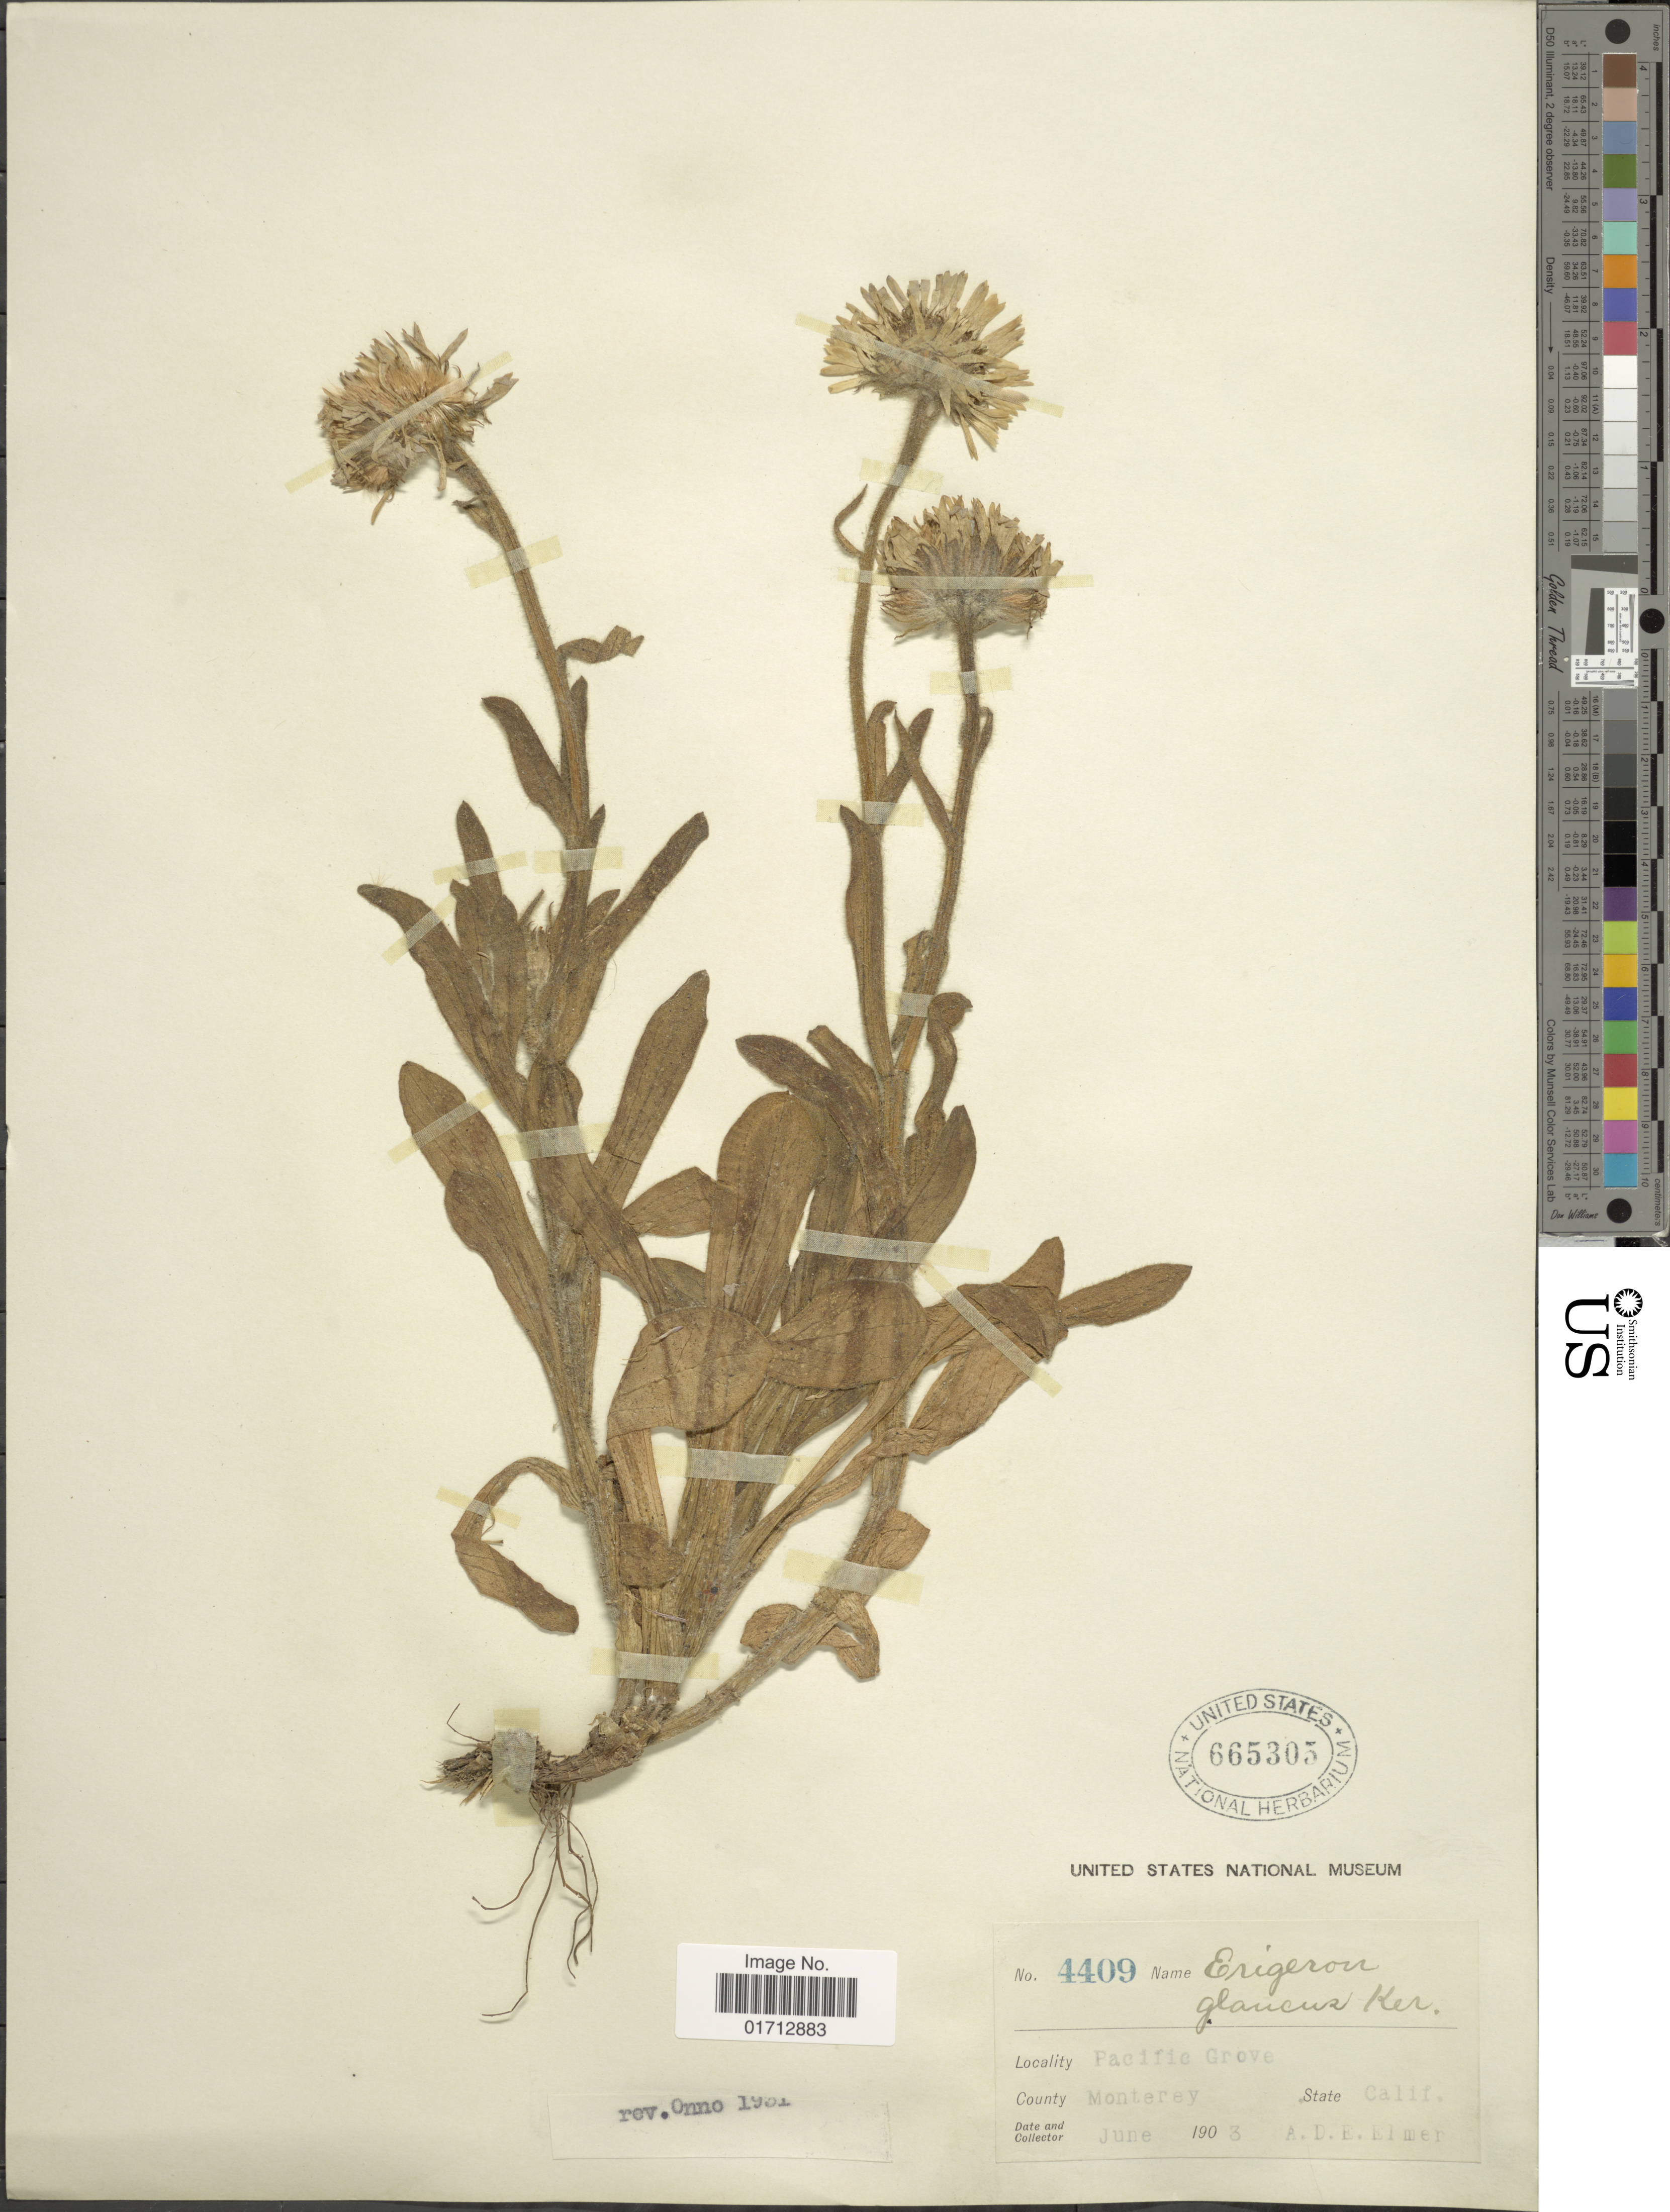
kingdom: Plantae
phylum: Tracheophyta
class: Magnoliopsida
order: Asterales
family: Asteraceae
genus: Erigeron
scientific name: Erigeron glaucus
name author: Ker Gawl.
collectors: A. D. E. Elmer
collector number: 4409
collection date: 1903-06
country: United States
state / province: California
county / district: Monterey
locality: Pacific Grove, County Monterey.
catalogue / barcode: US 665305